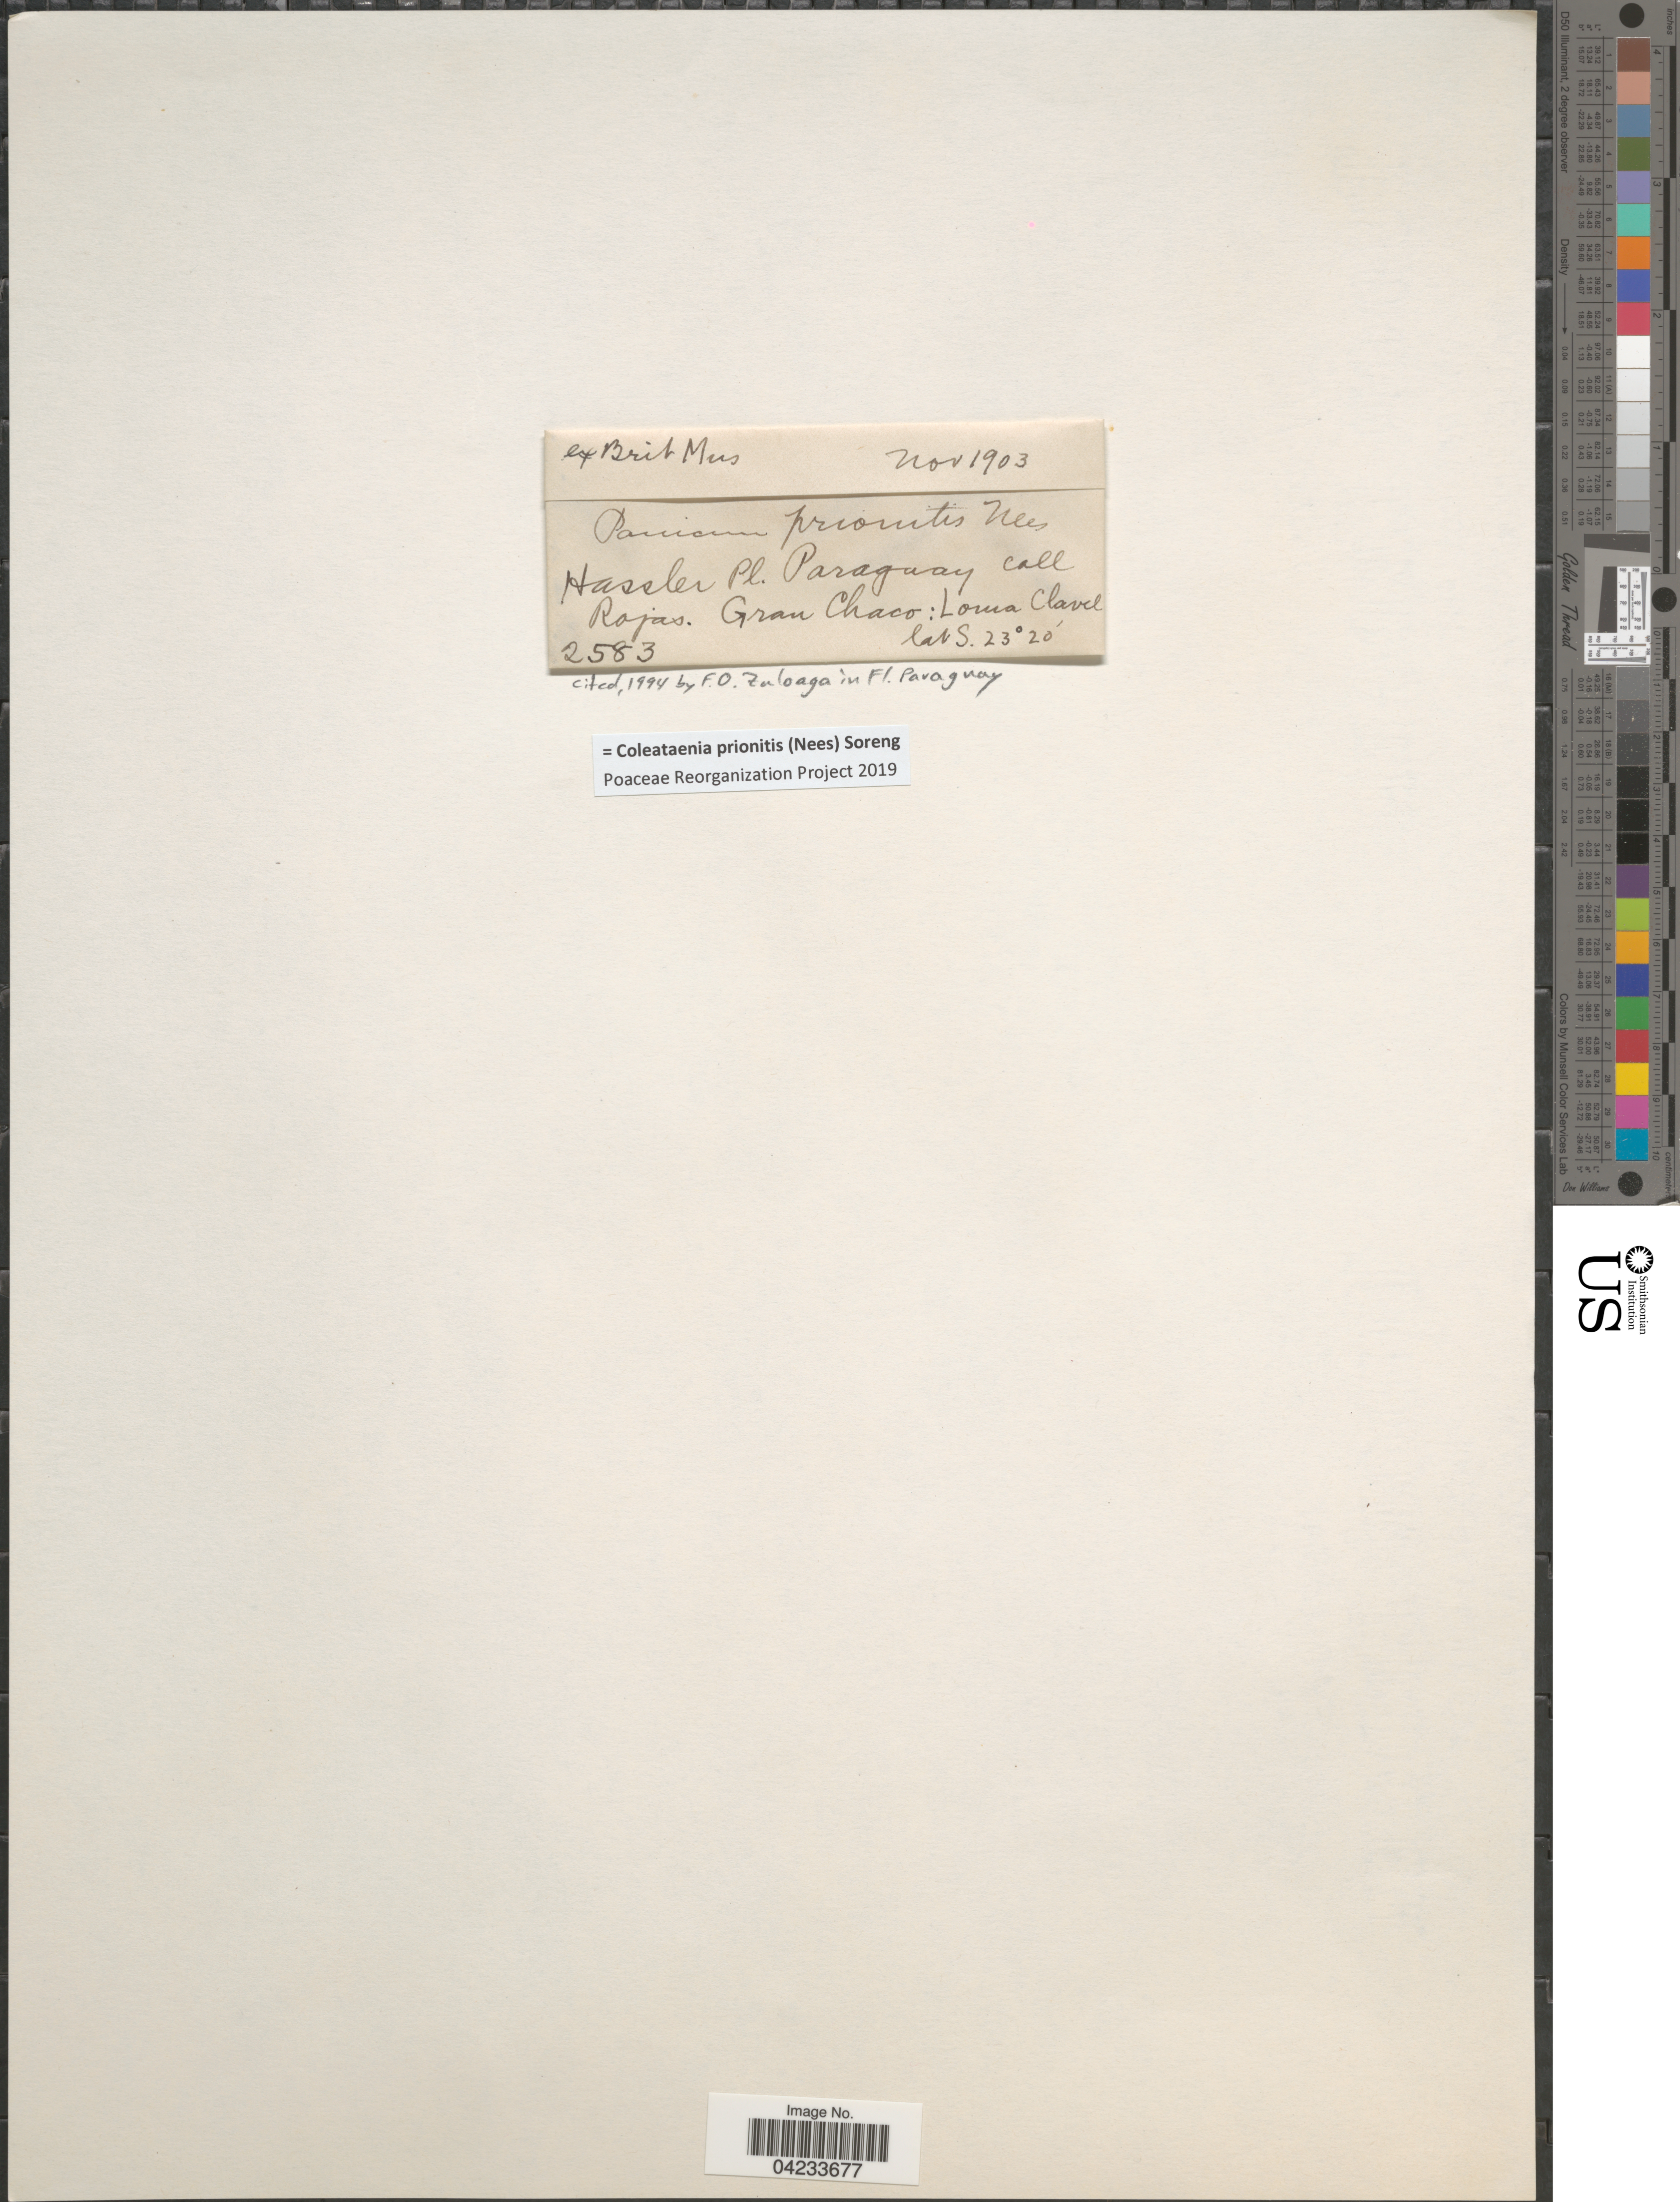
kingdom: Plantae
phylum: Tracheophyta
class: Liliopsida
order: Poales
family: Poaceae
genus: Coleataenia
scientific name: Coleataenia prionitis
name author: (Nees) Soreng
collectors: Rojas, --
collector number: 2583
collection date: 1903-11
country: Paraguay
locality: Gran Chaco:Loma Clavel.